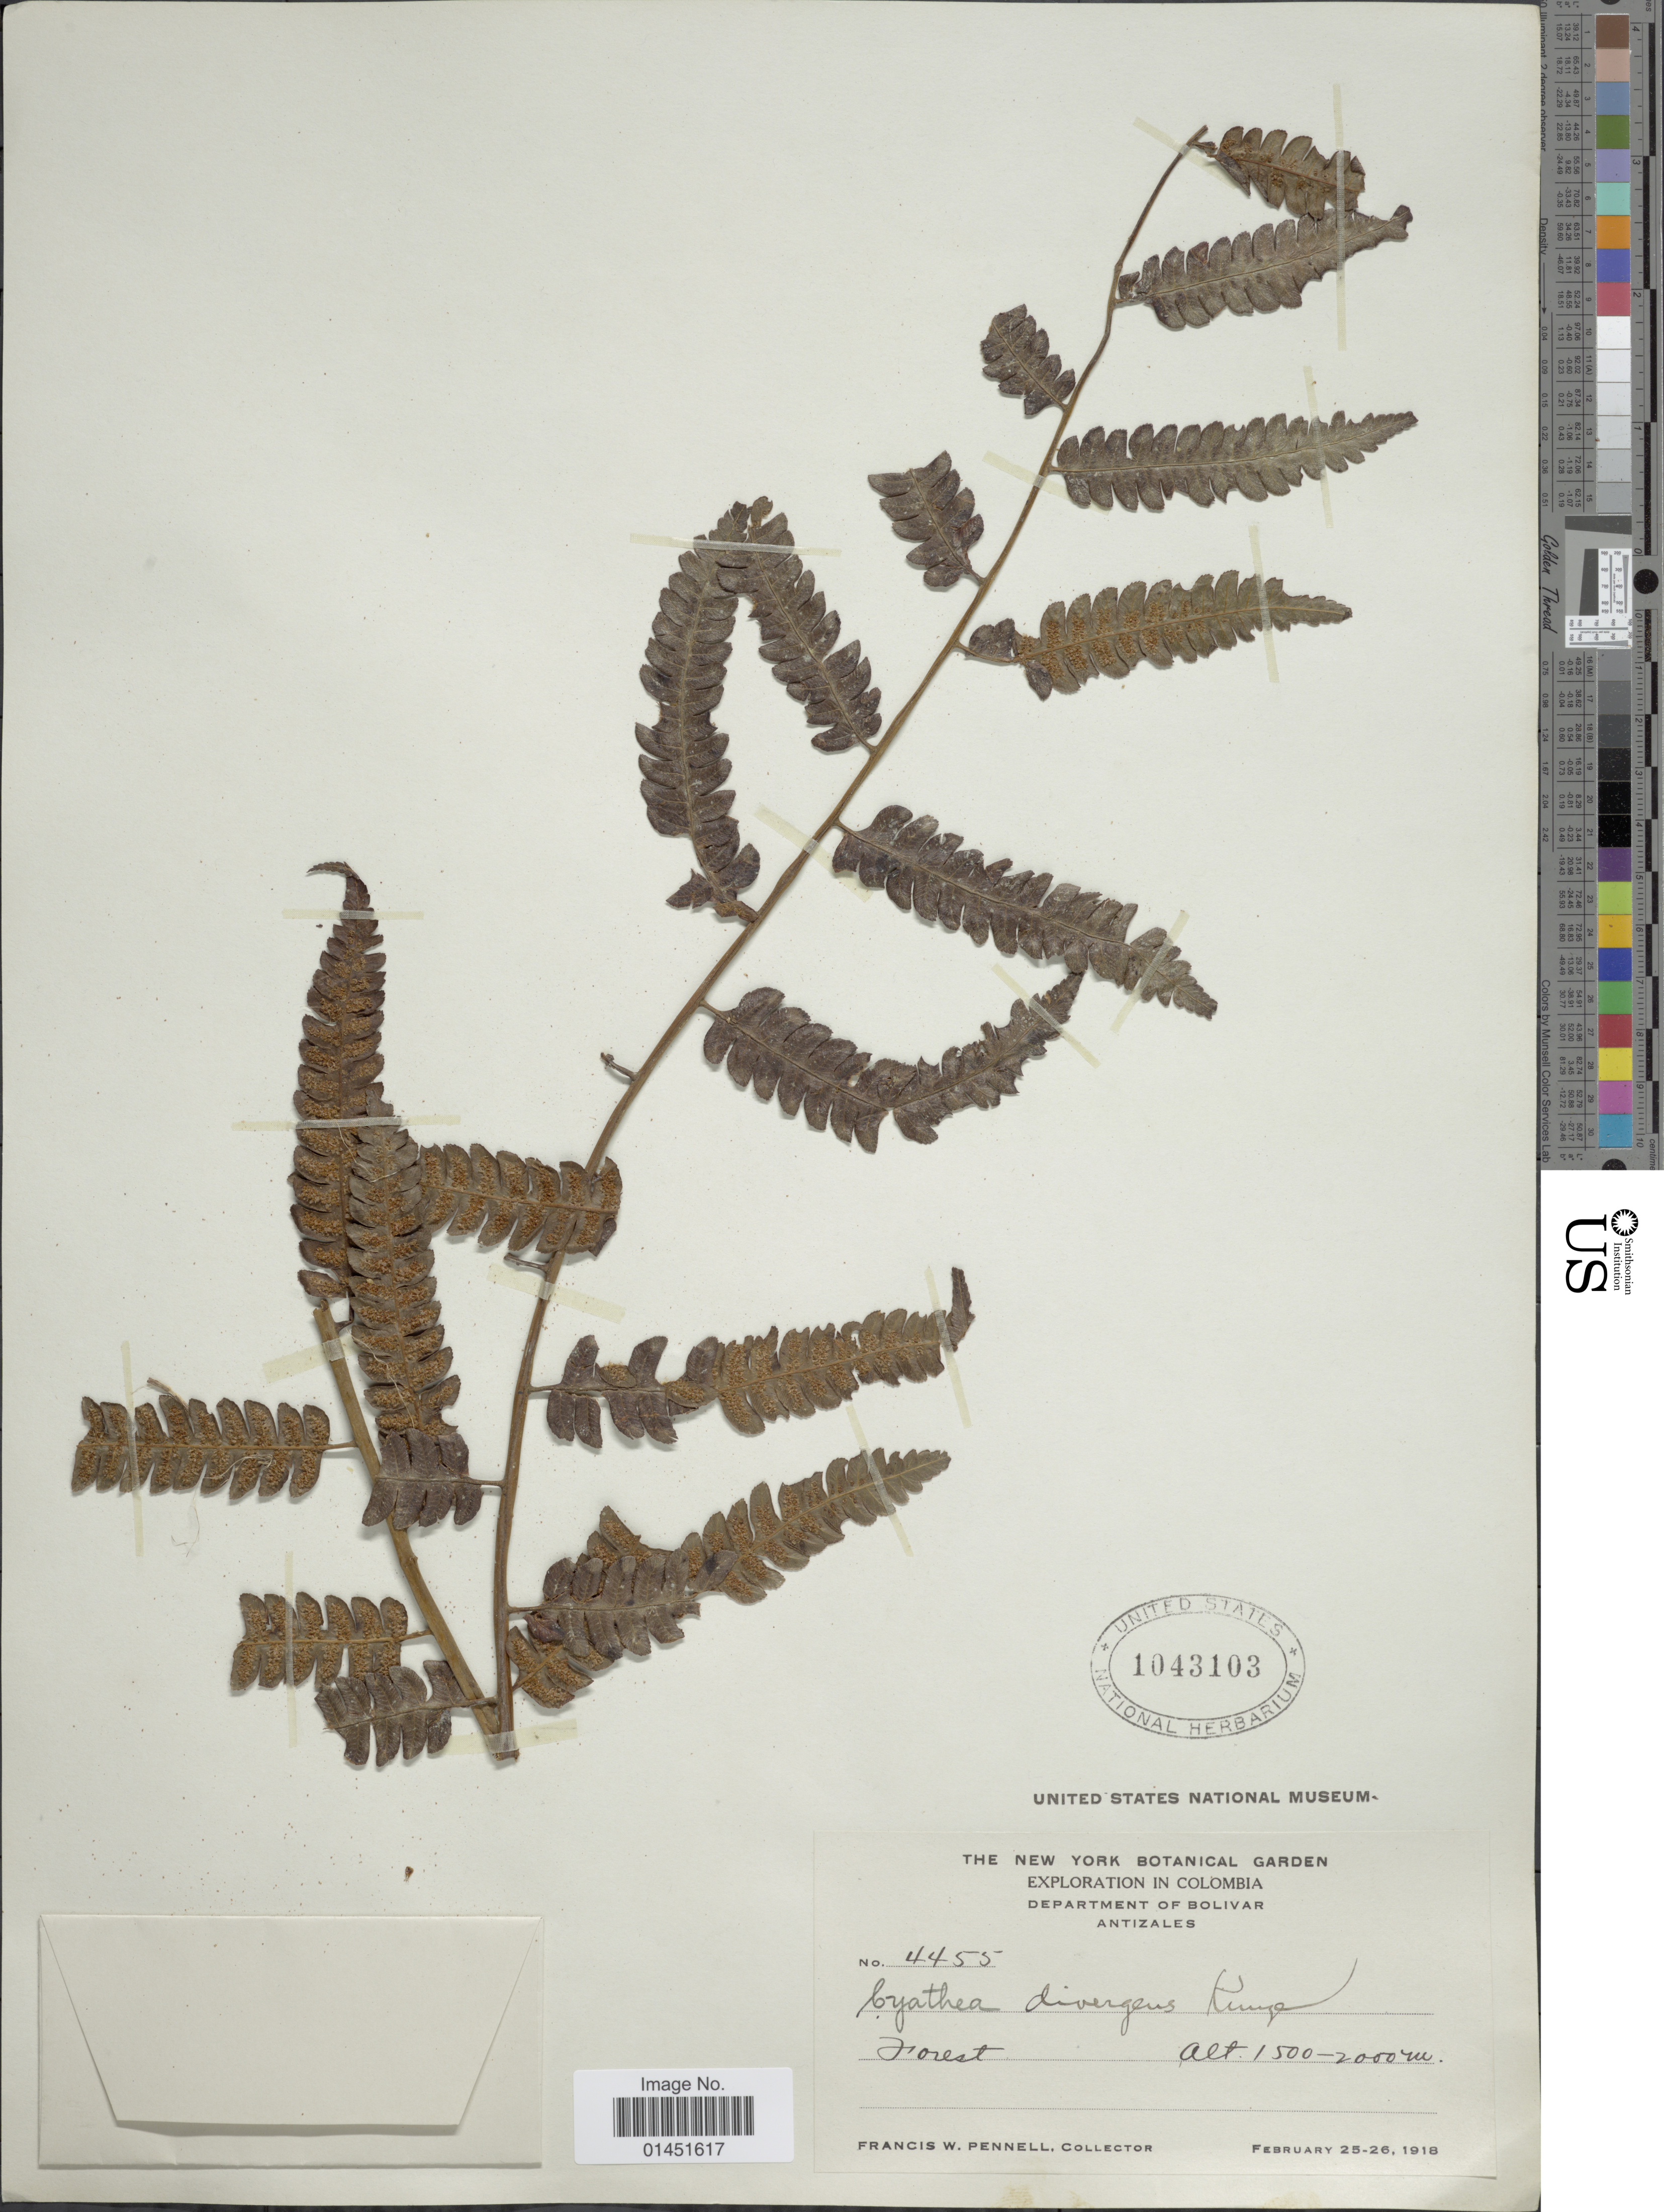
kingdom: Plantae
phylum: Tracheophyta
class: Polypodiopsida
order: Cyatheales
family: Cyatheaceae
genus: Cyathea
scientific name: Cyathea divergens var. divergens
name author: Kunze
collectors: F. W. Pennell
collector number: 4455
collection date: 1918-02-25/1918-02-26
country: Colombia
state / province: Bolívar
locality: Antizales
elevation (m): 1500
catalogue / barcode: US 1043103